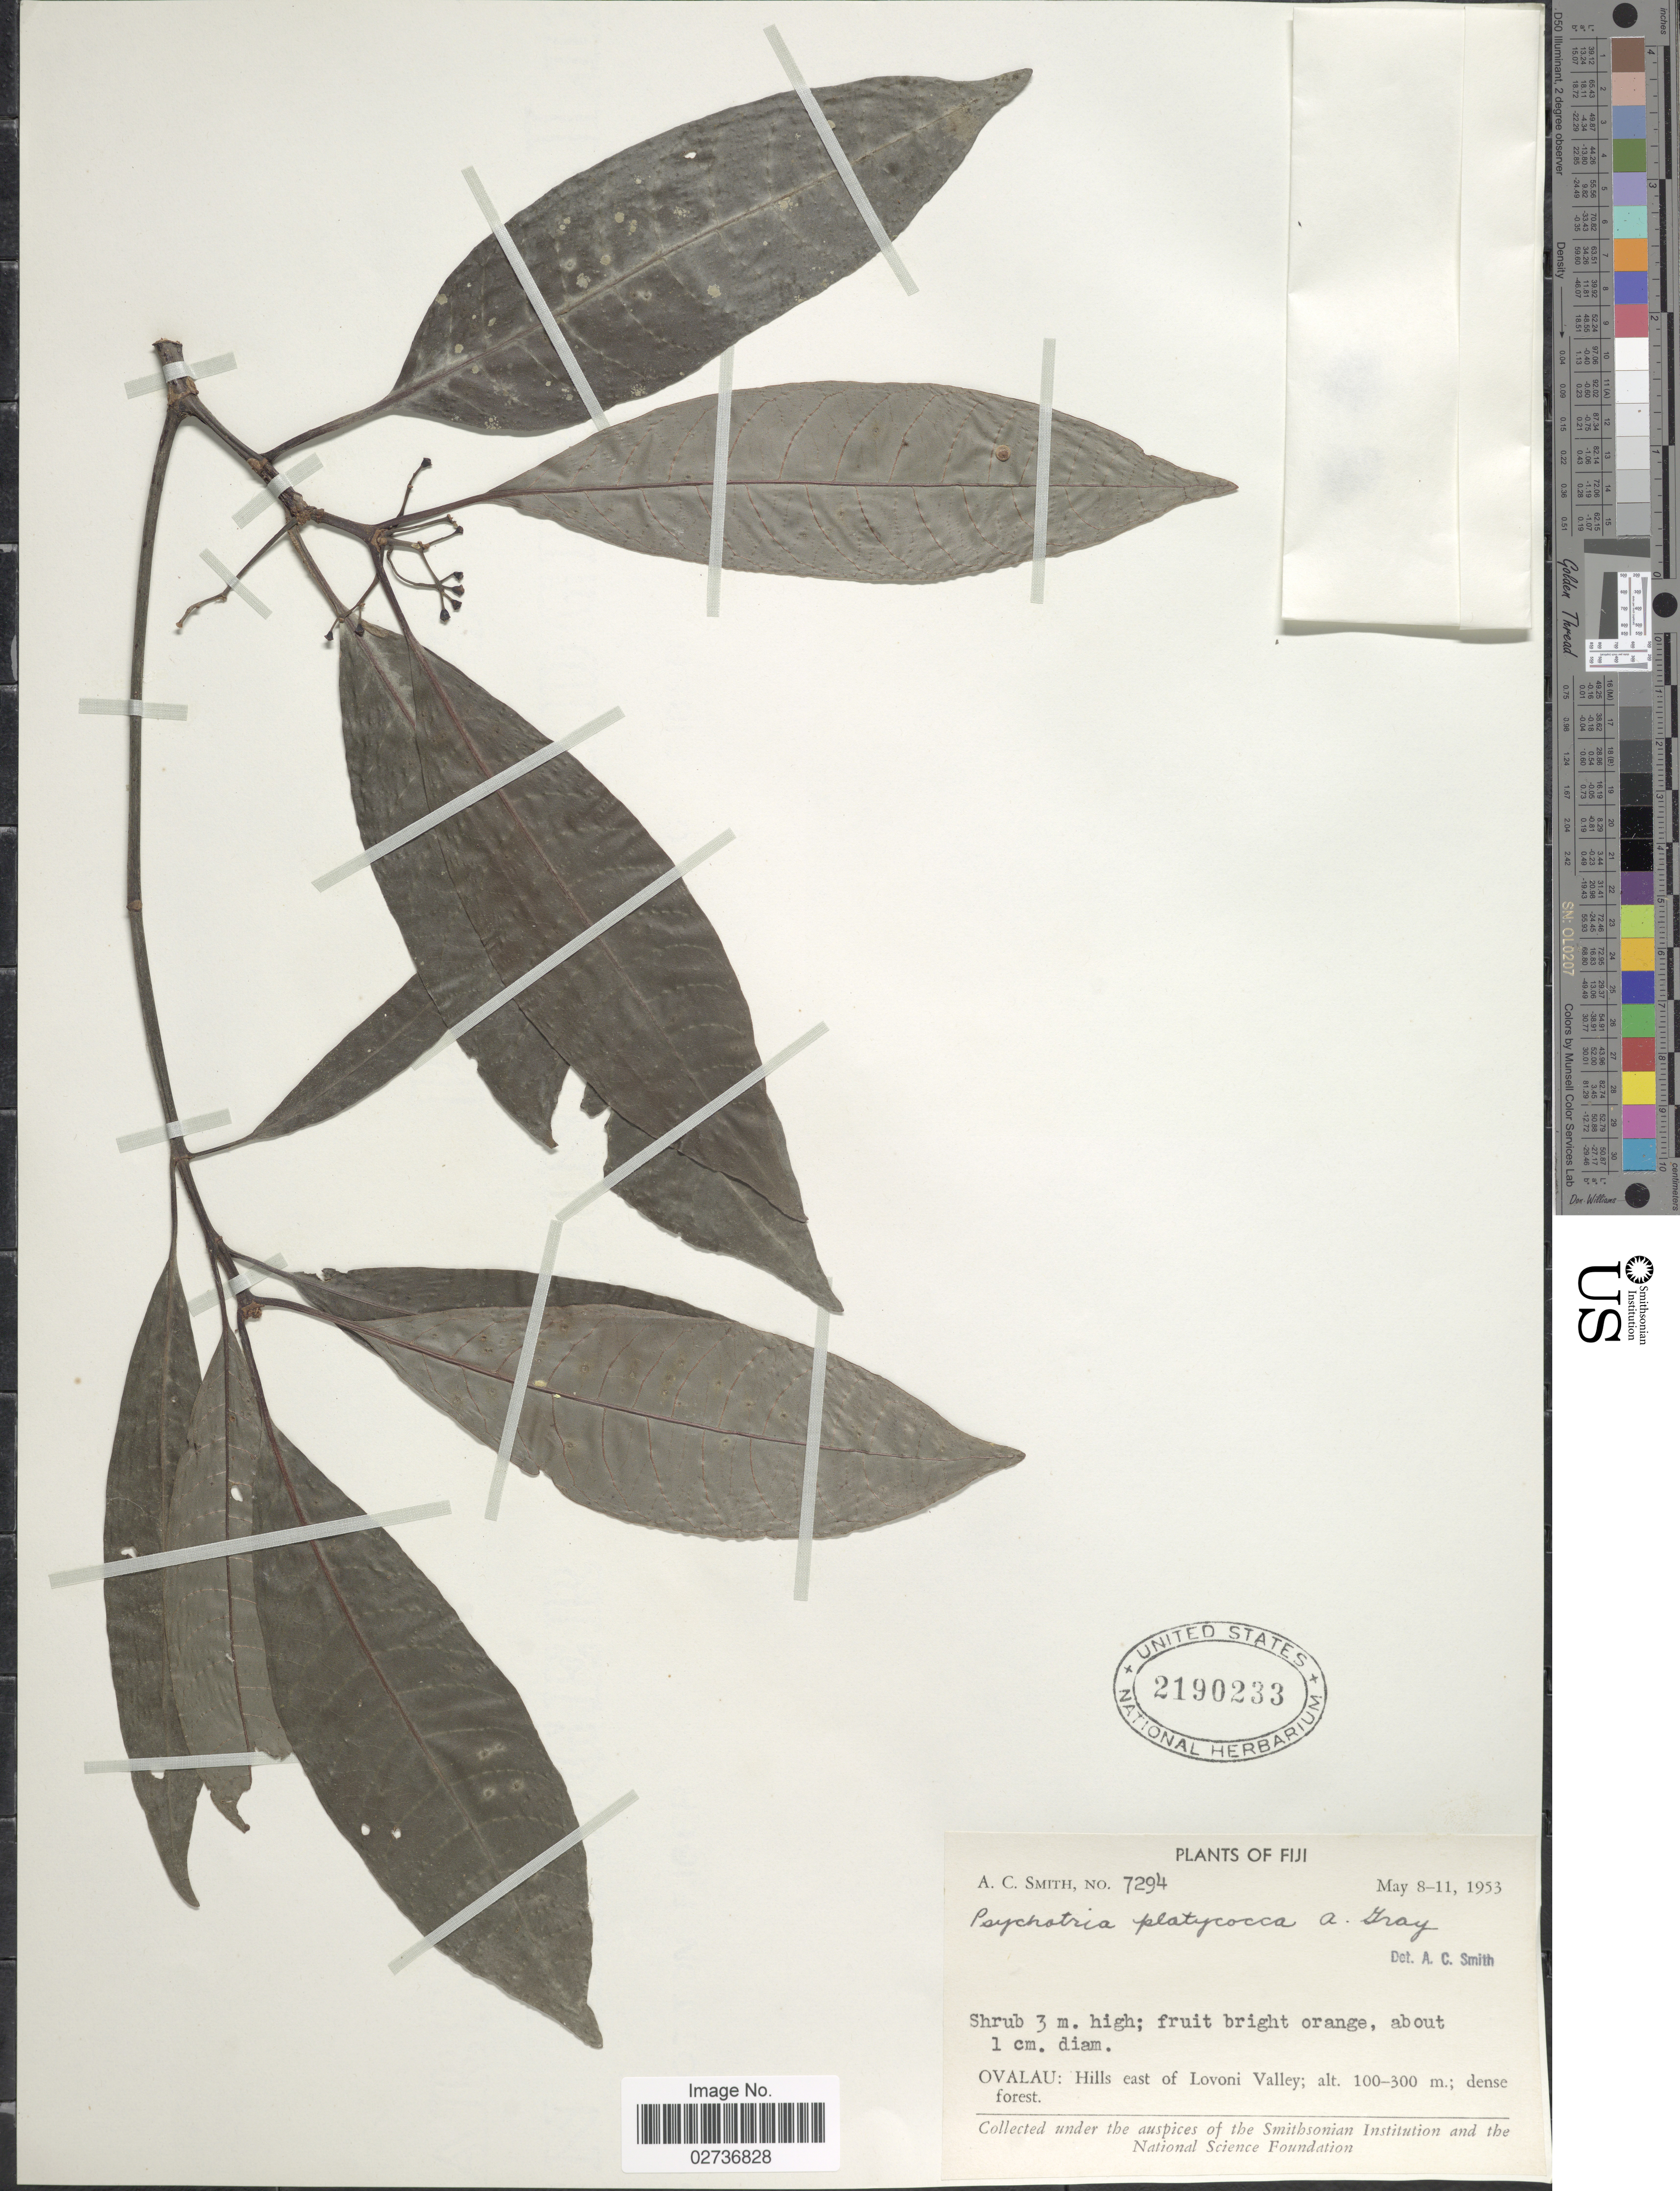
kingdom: Plantae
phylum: Tracheophyta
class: Magnoliopsida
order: Gentianales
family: Rubiaceae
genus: Psychotria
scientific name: Psychotria platycocca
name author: A. Gray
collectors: A. C. Smith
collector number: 7294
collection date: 1953-05-08/1953-05-11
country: Fiji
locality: Ovalau: Hills east of Lovoni Valley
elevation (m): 100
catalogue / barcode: US 2190233